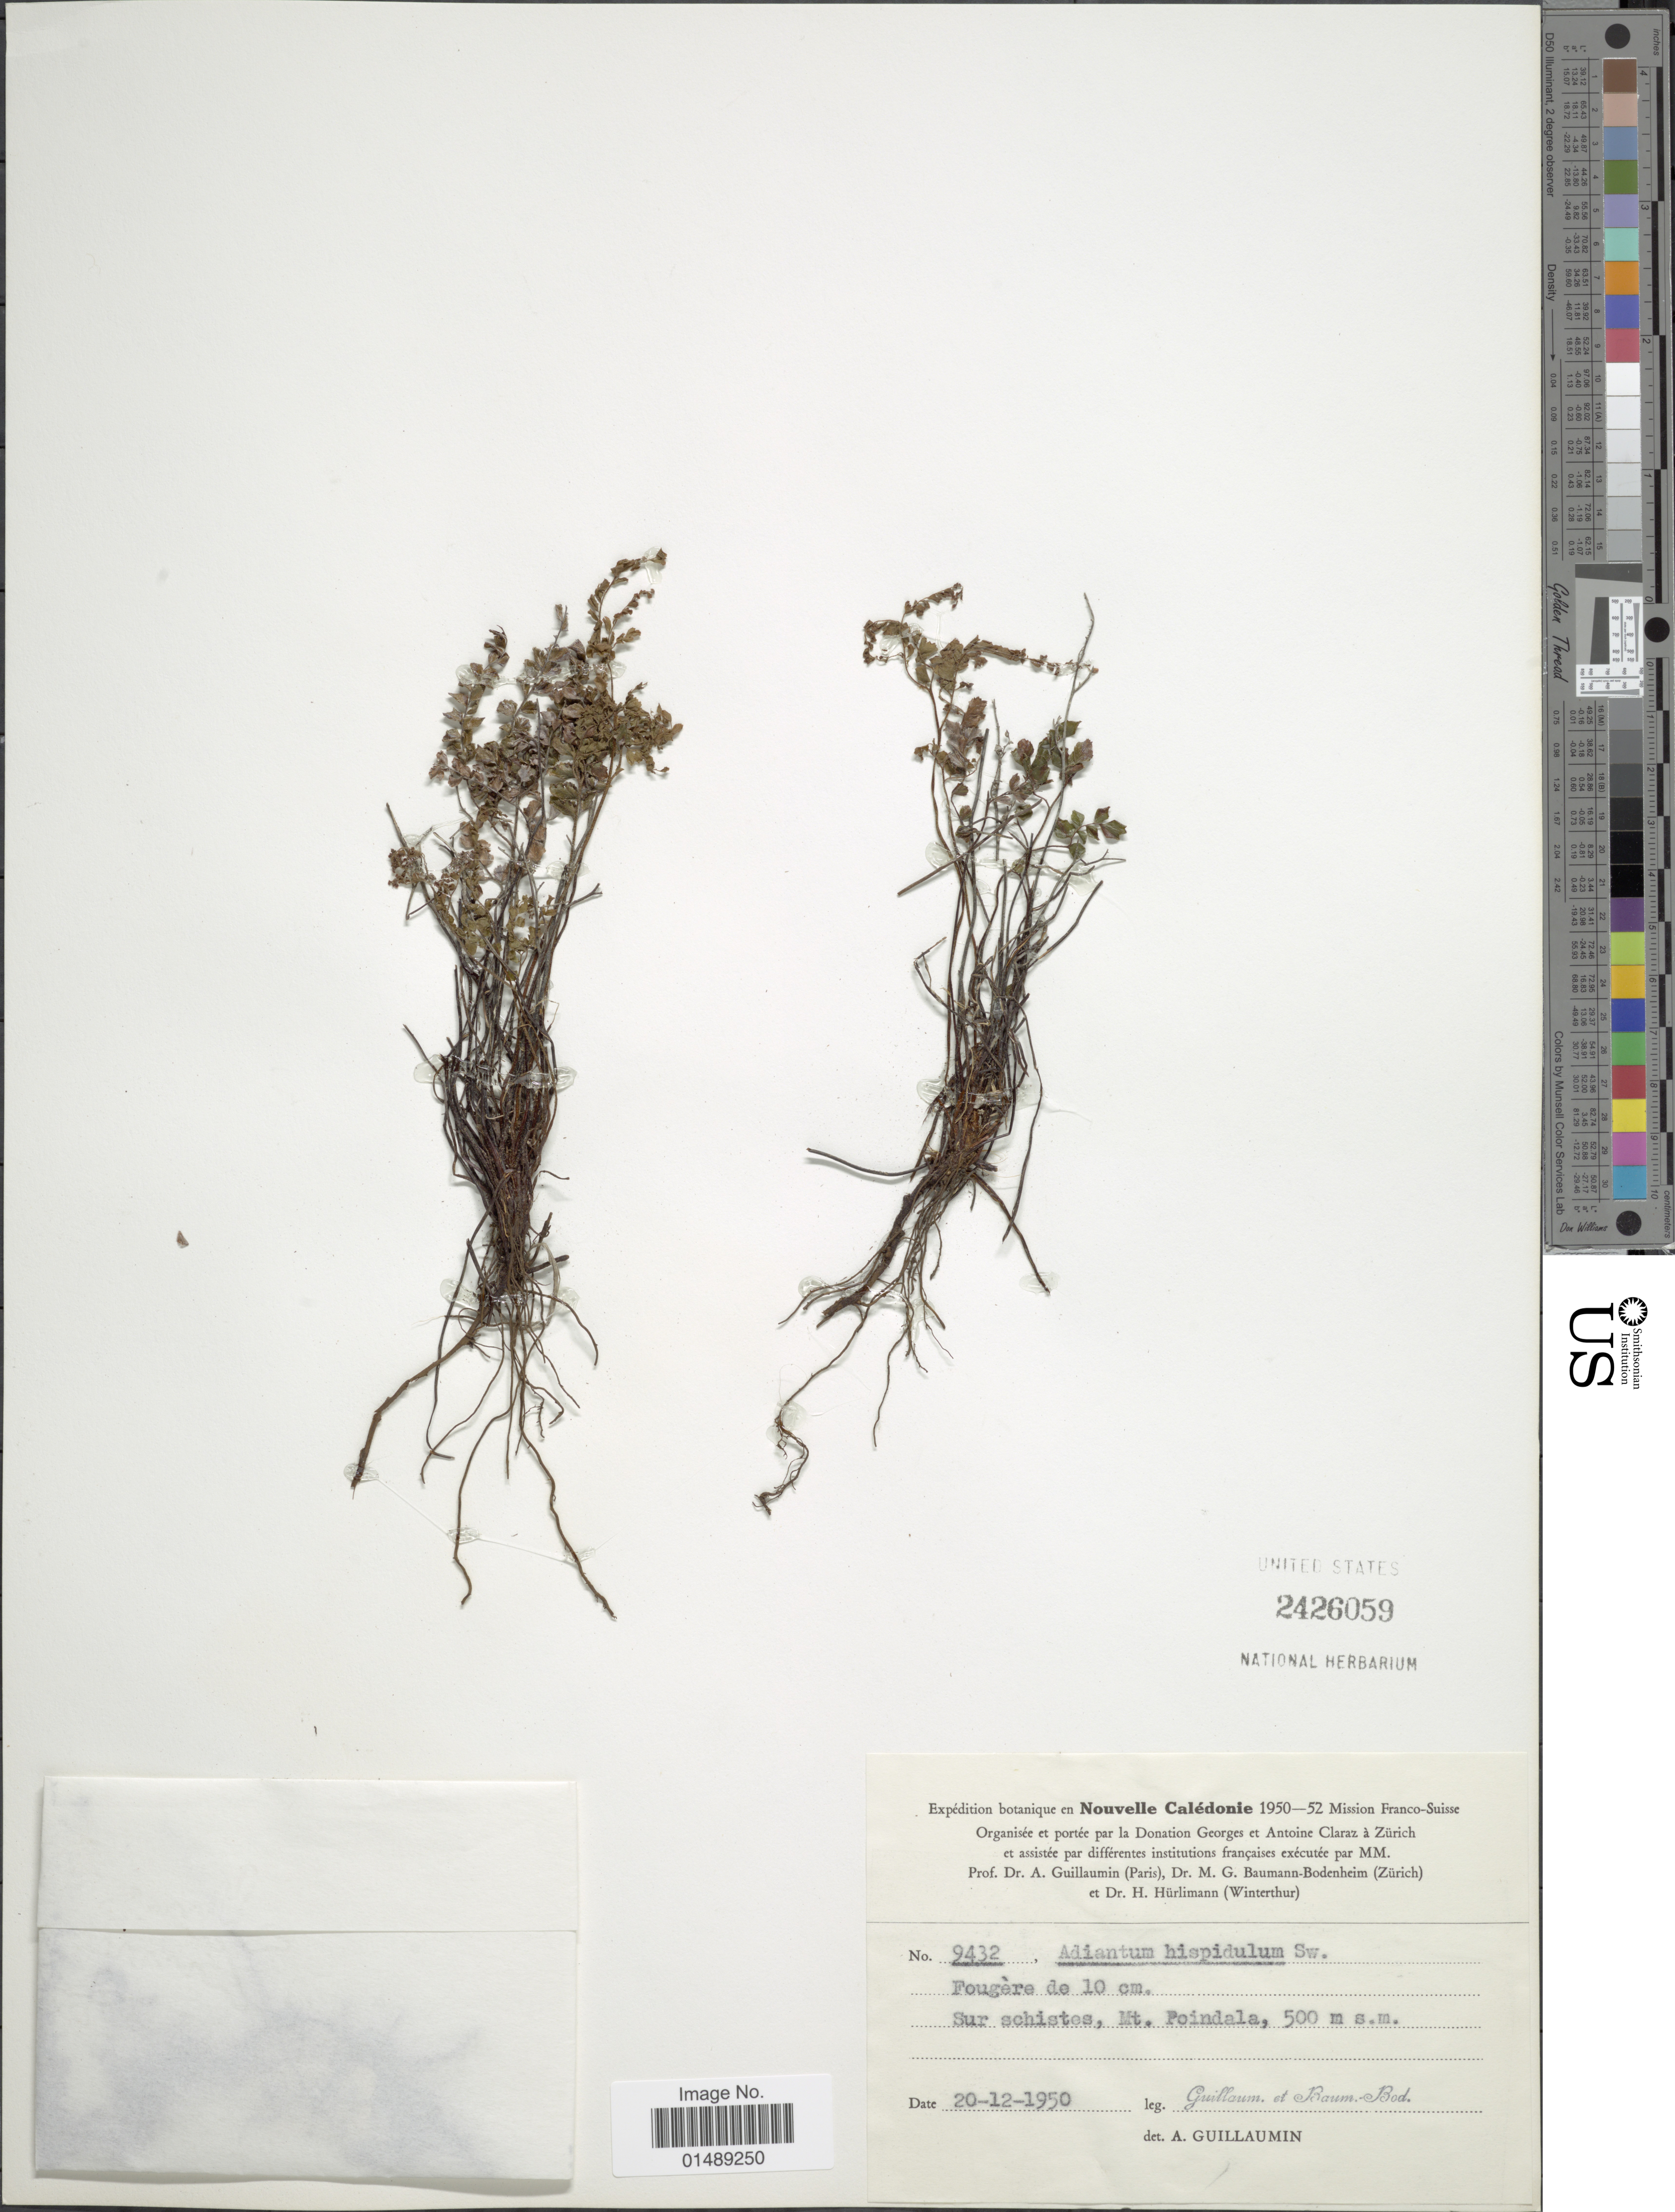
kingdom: Plantae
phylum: Tracheophyta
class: Polypodiopsida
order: Polypodiales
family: Pteridaceae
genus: Adiantum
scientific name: Adiantum hispidulum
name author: Sw.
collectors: A. Guillaumin & M. G. Baumann-Bodenheim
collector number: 9432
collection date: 1950-12-20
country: New Caledonia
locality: New Caledonia, Fougere de 10 cm. Sur schistes, Mt. Poindala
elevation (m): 500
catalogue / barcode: US 2426059